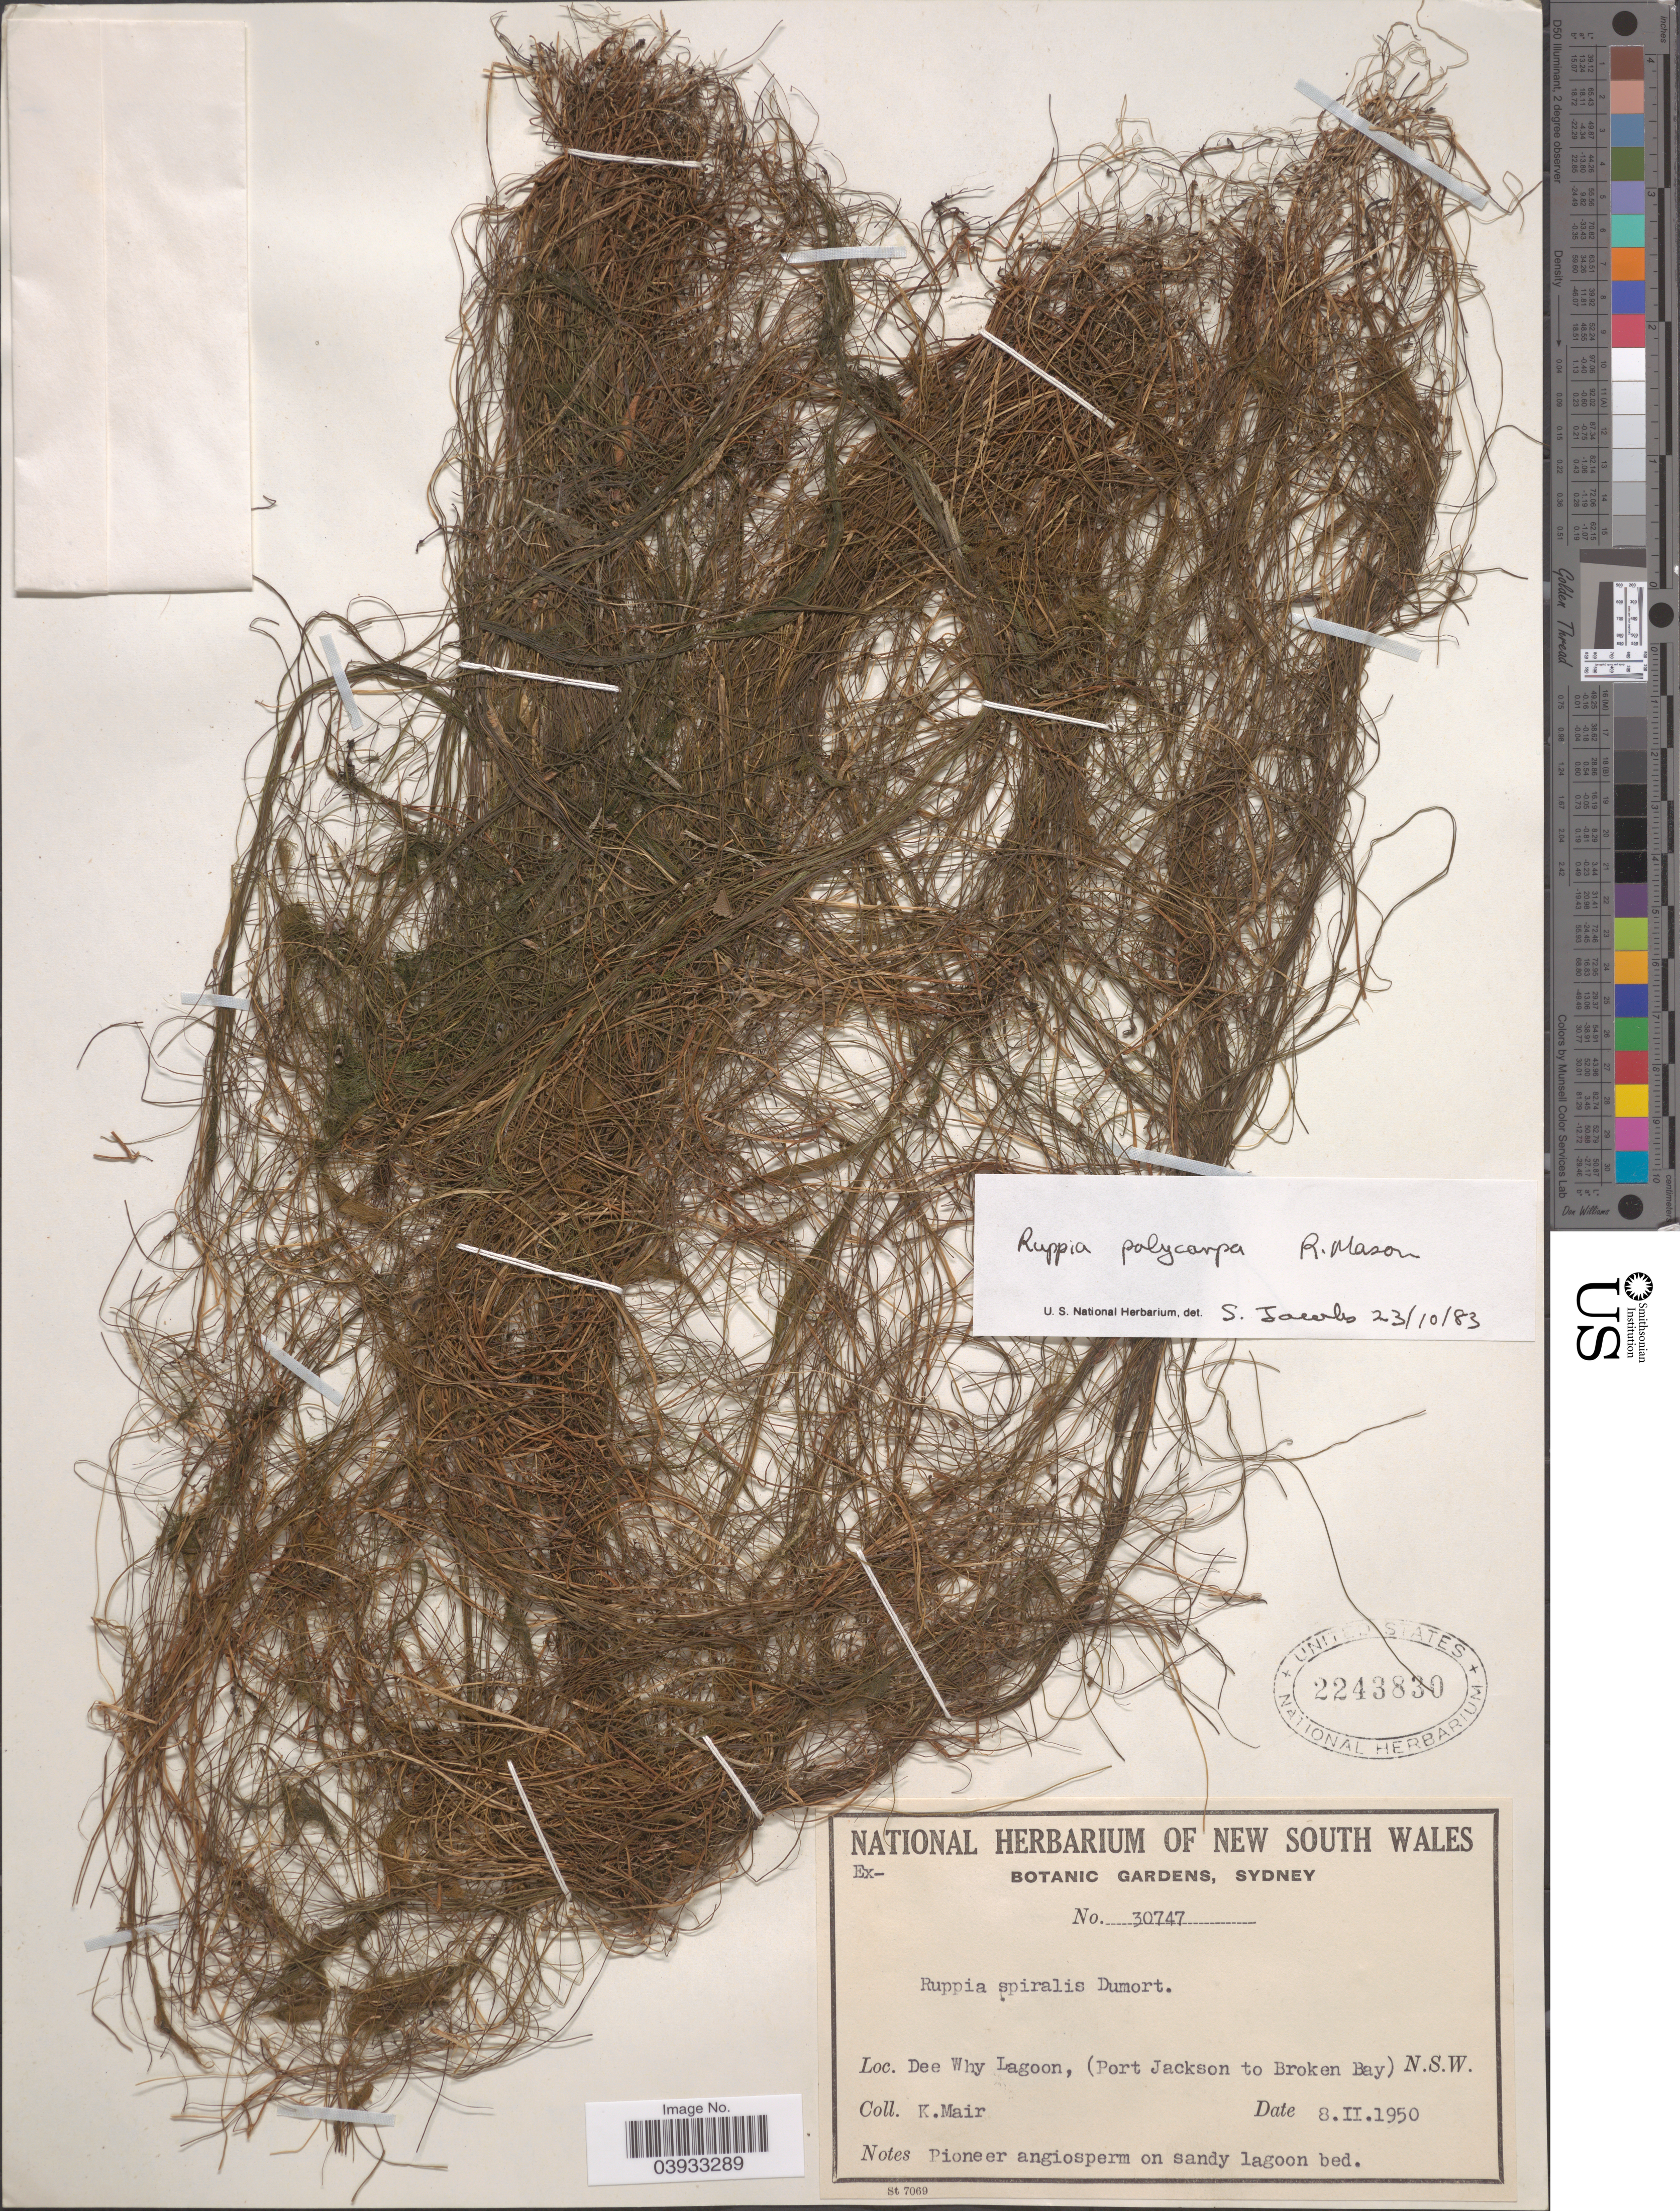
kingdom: Plantae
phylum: Tracheophyta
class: Liliopsida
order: Alismatales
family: Ruppiaceae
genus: Ruppia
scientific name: Ruppia polycarpa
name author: L.R. Mason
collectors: K. Mair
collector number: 30747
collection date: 1950-02-08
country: Australia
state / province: New South Wales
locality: Dee Why Lagoon, (Port Jackson to Broken Bay).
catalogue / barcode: US 2243830